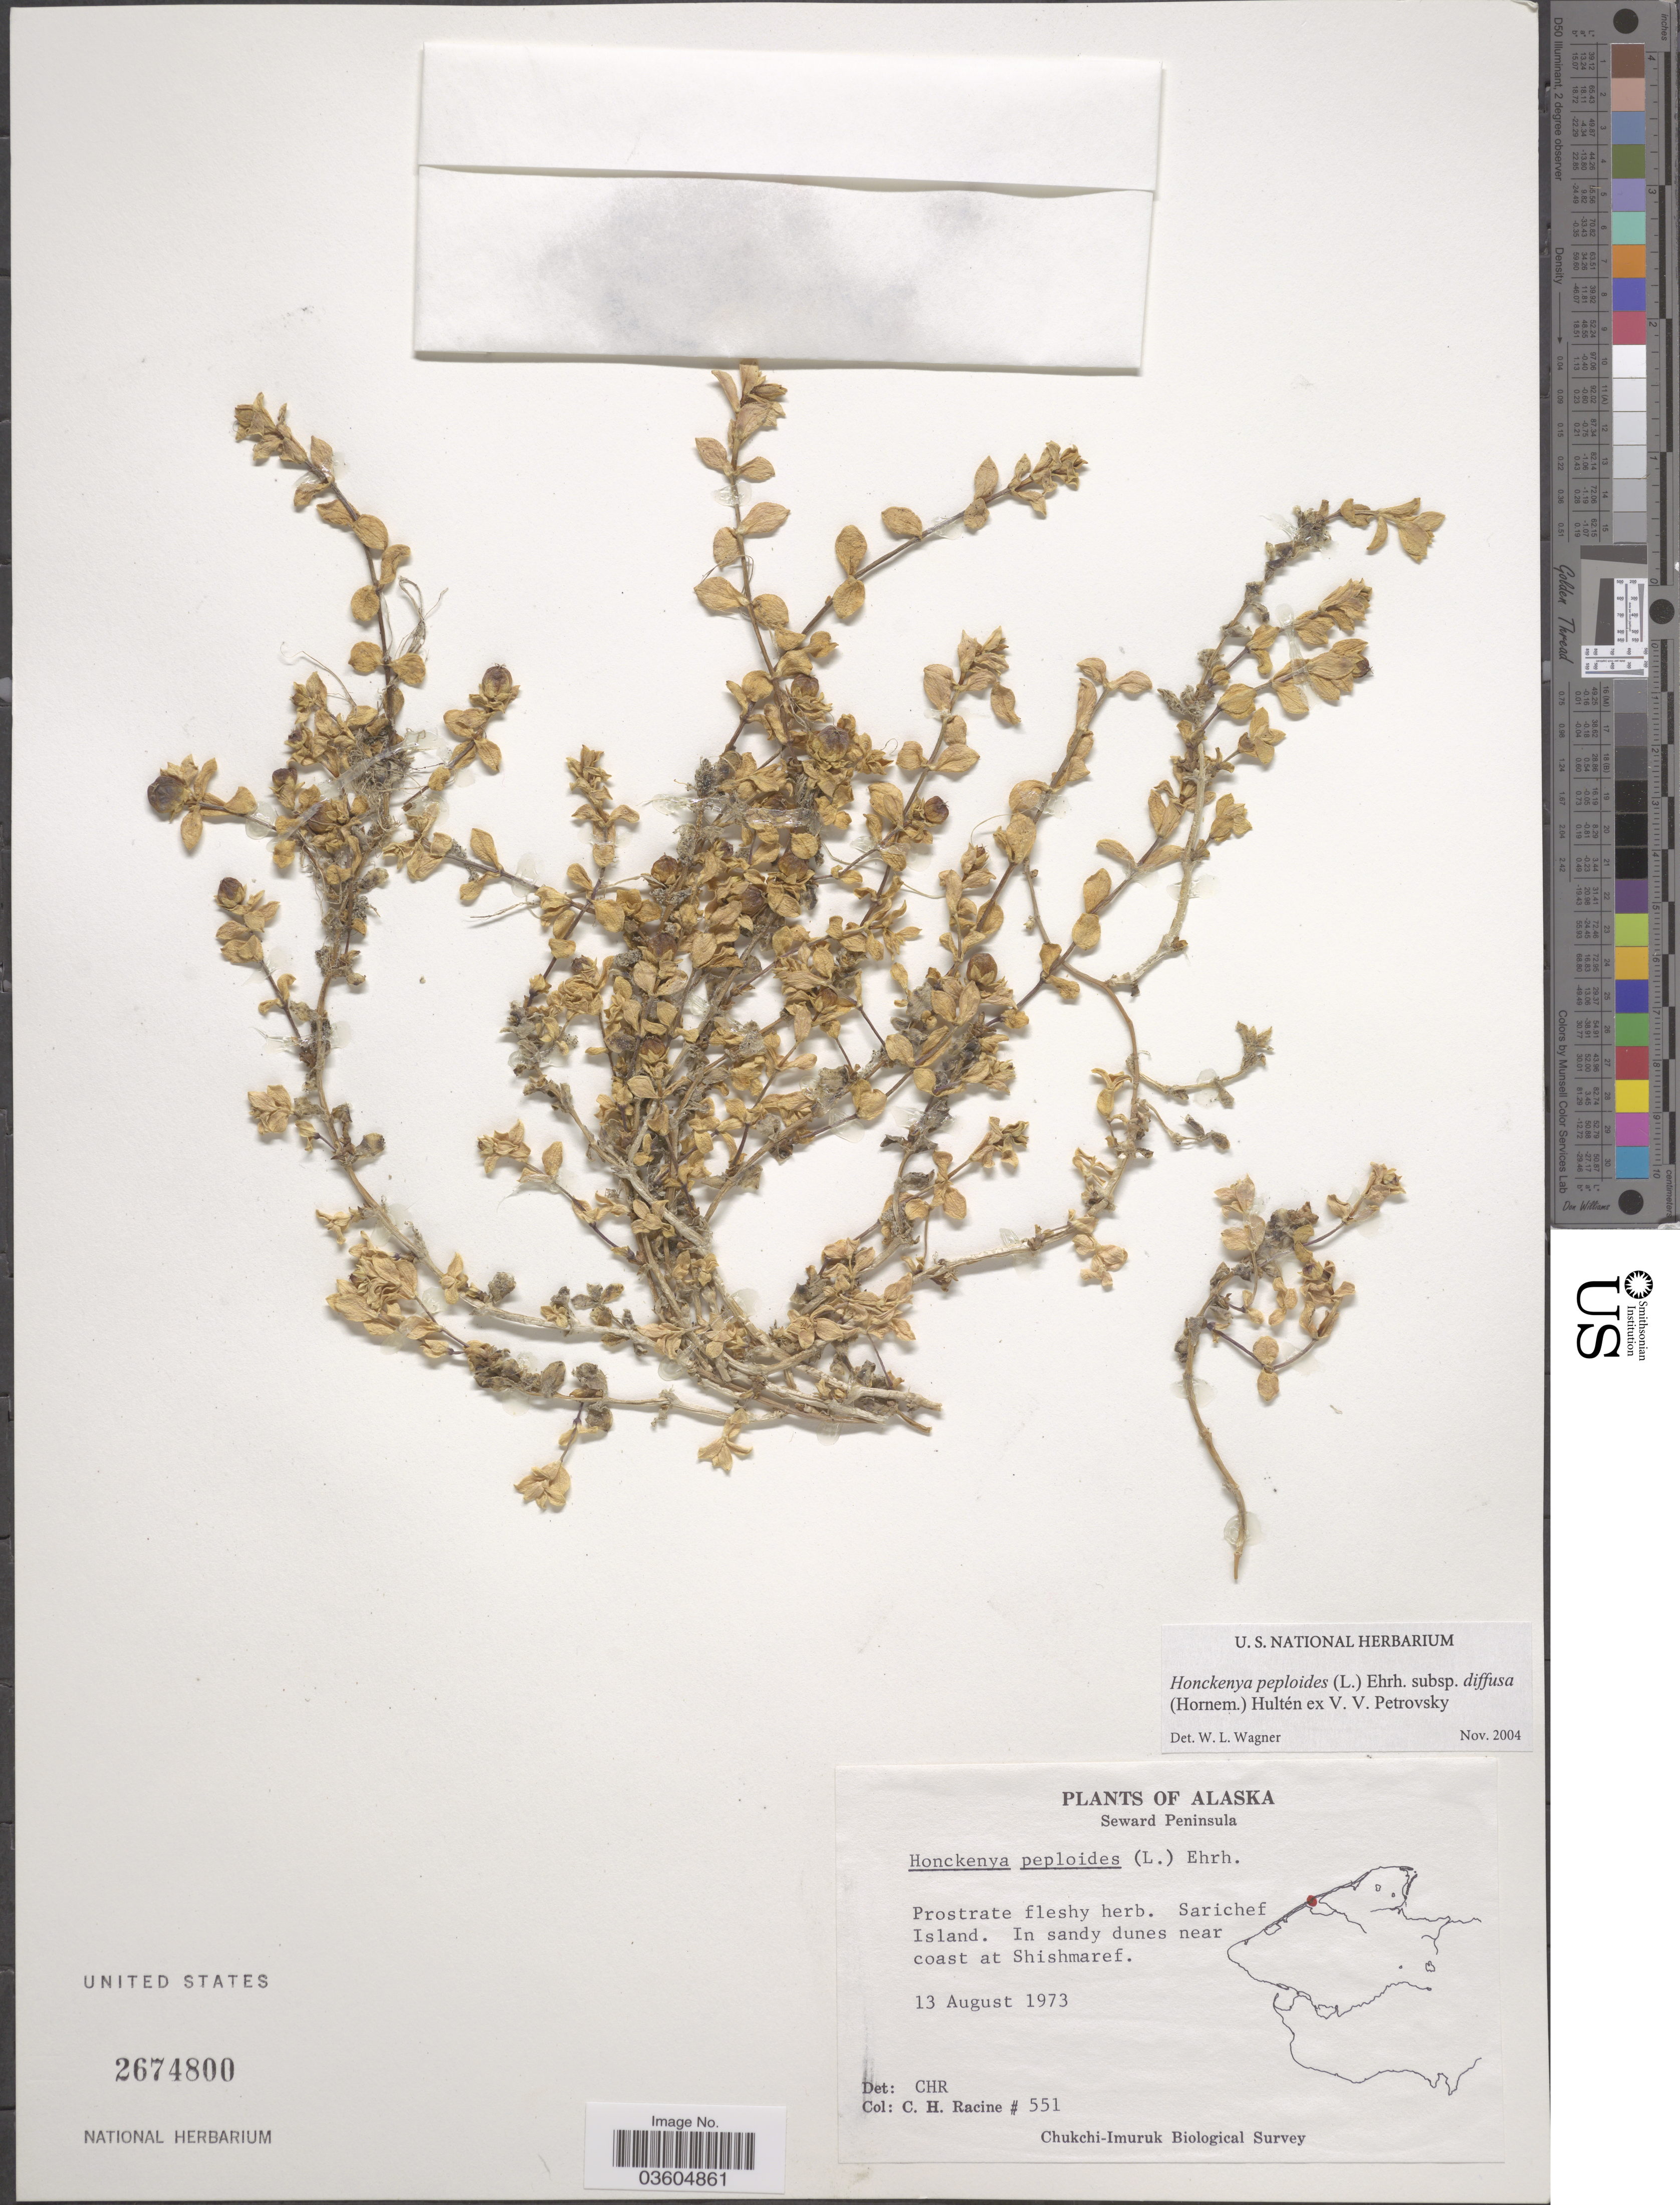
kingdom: Plantae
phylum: Tracheophyta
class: Magnoliopsida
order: Caryophyllales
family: Caryophyllaceae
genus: Honckenya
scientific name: Honckenya peploides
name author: (L.) Ehrh.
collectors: C. Racine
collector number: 551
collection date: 1973-08-13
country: United States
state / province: Alaska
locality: Seward Peninsula. Sarichef Island. In sandy dunes near coast at Shishmaref.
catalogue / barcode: US 2674800